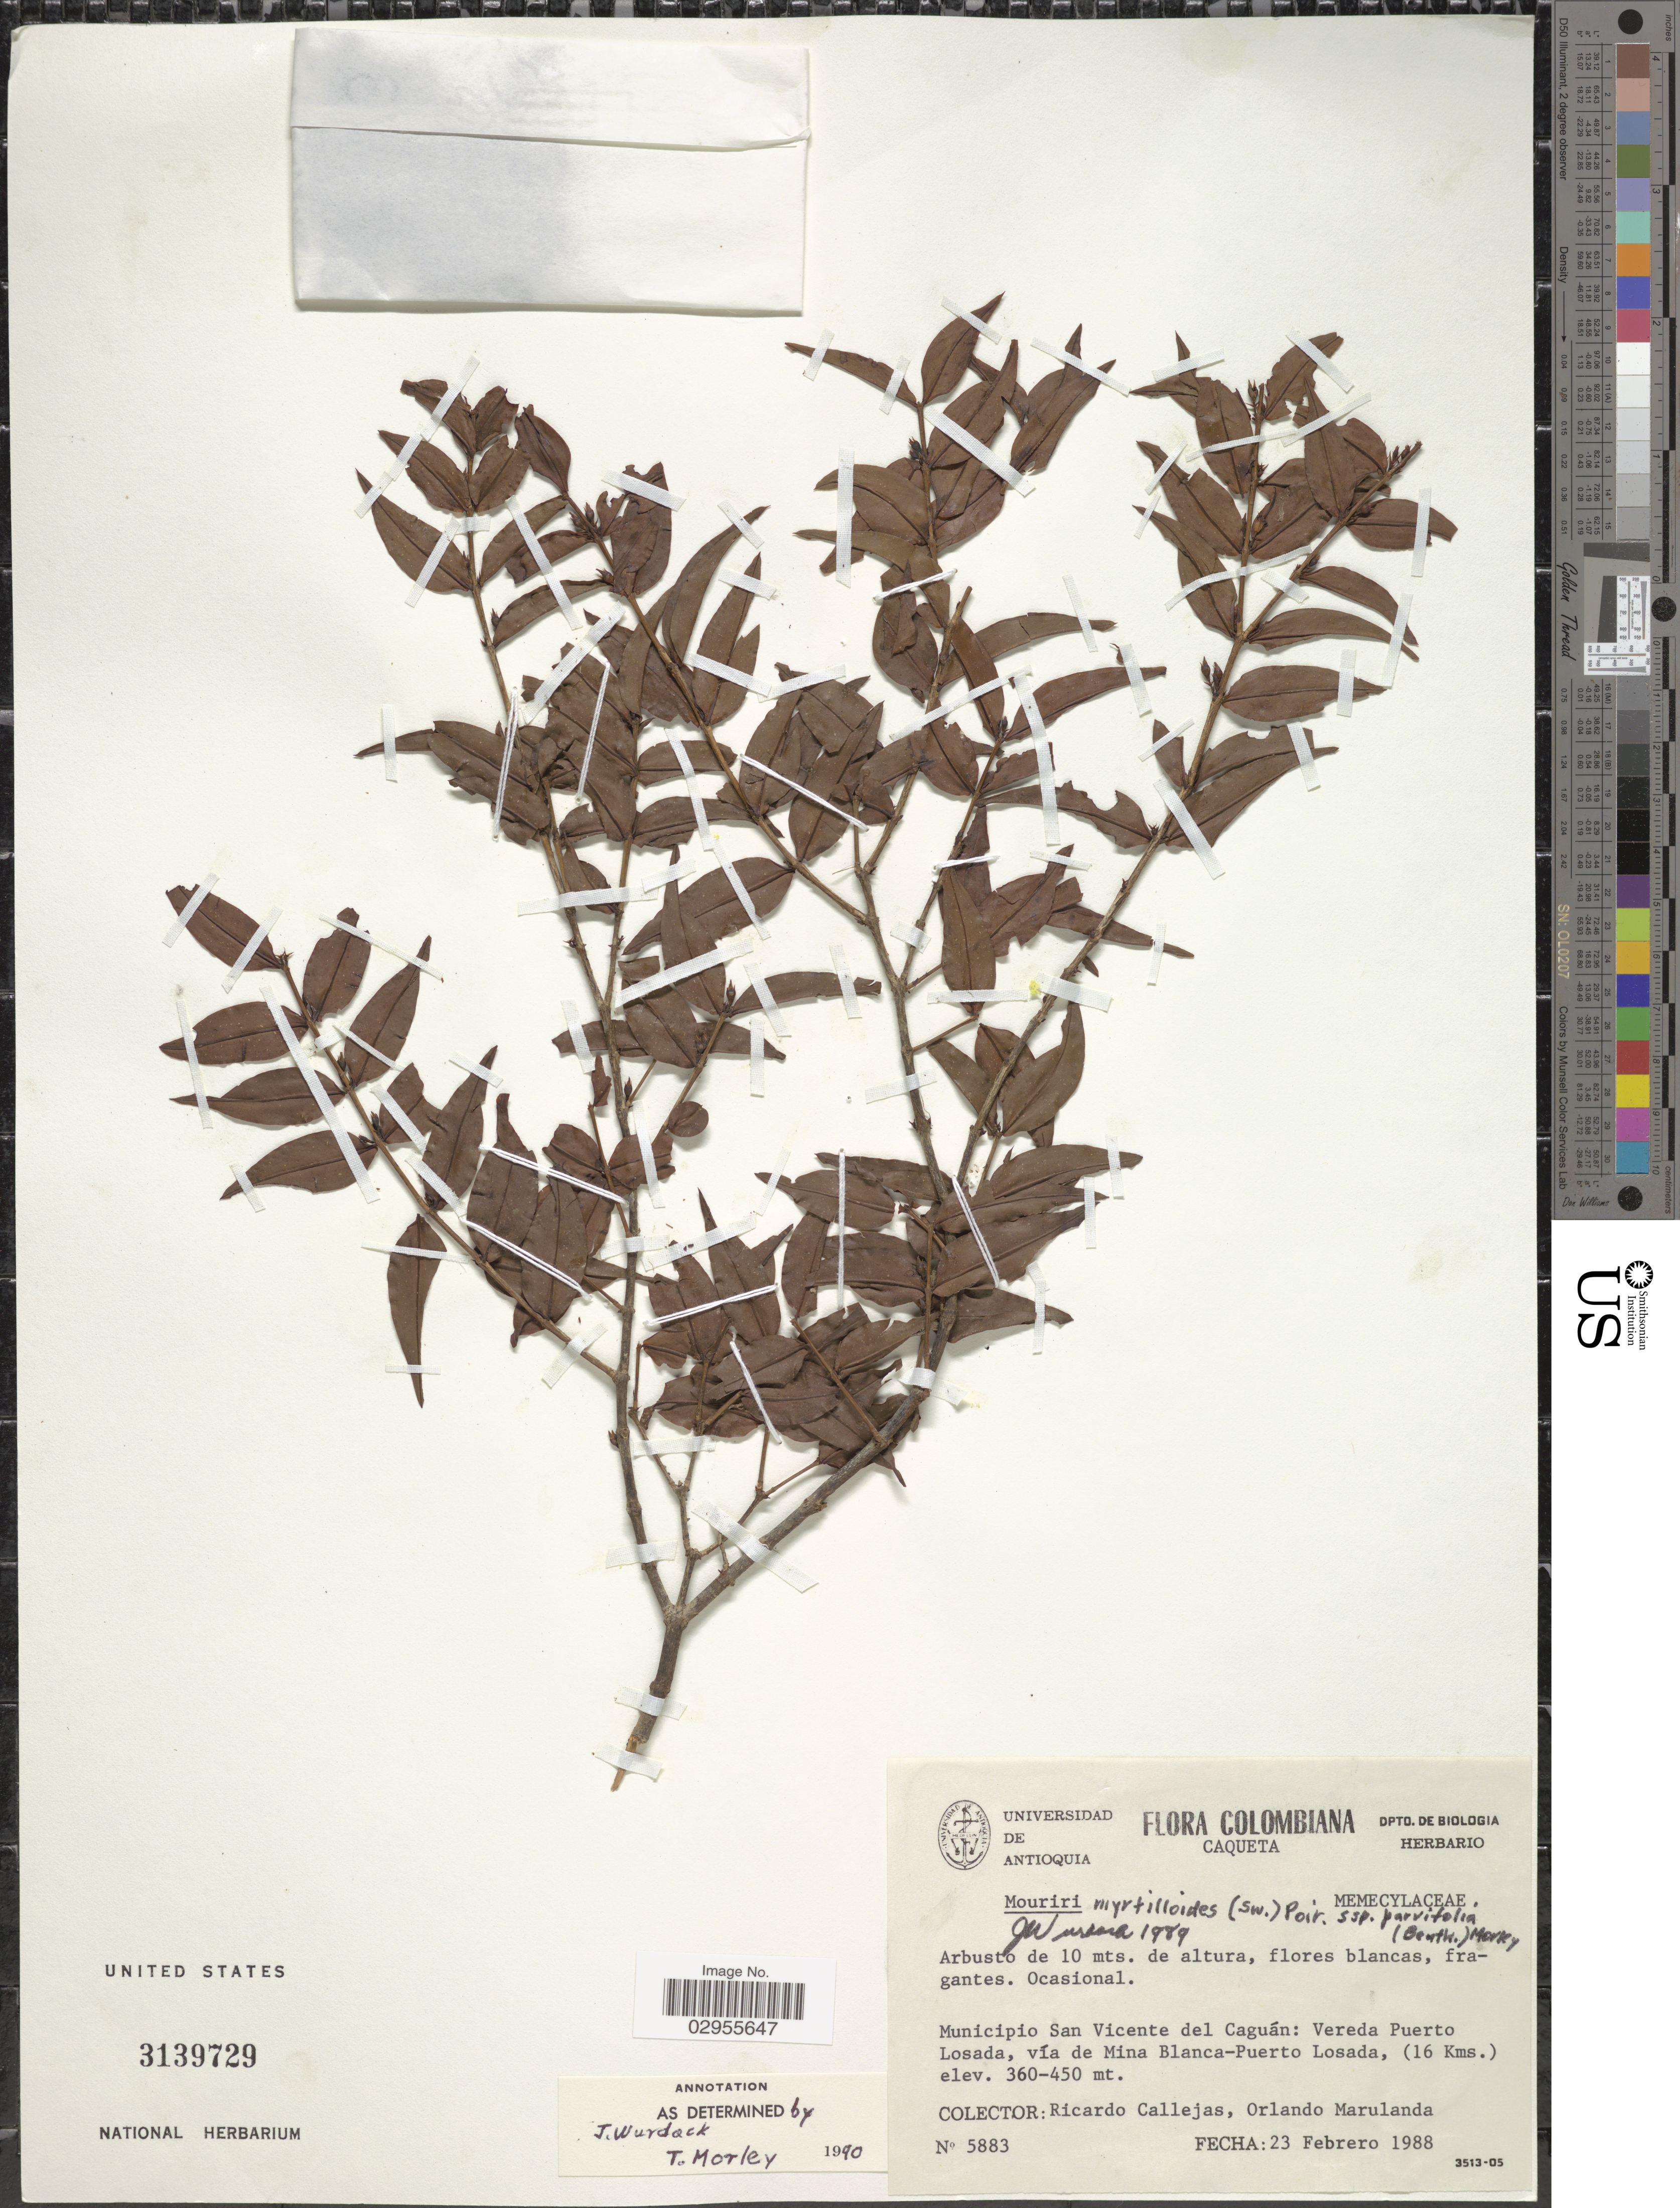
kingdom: Plantae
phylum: Tracheophyta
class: Magnoliopsida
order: Myrtales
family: Melastomataceae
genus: Mouriri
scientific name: Mouriri myrtilloides subsp. parvifolia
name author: (Benth.) Morley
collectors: R. Callejas & O. Marulanda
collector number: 5883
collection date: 1988-02-23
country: Colombia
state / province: Caquetá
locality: Municipio San Vicente del Caguán: Vereda Puerto Losada, vía de Mina Blanca-Puerto Losada, (16 Kms.).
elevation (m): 360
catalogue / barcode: US 3139729